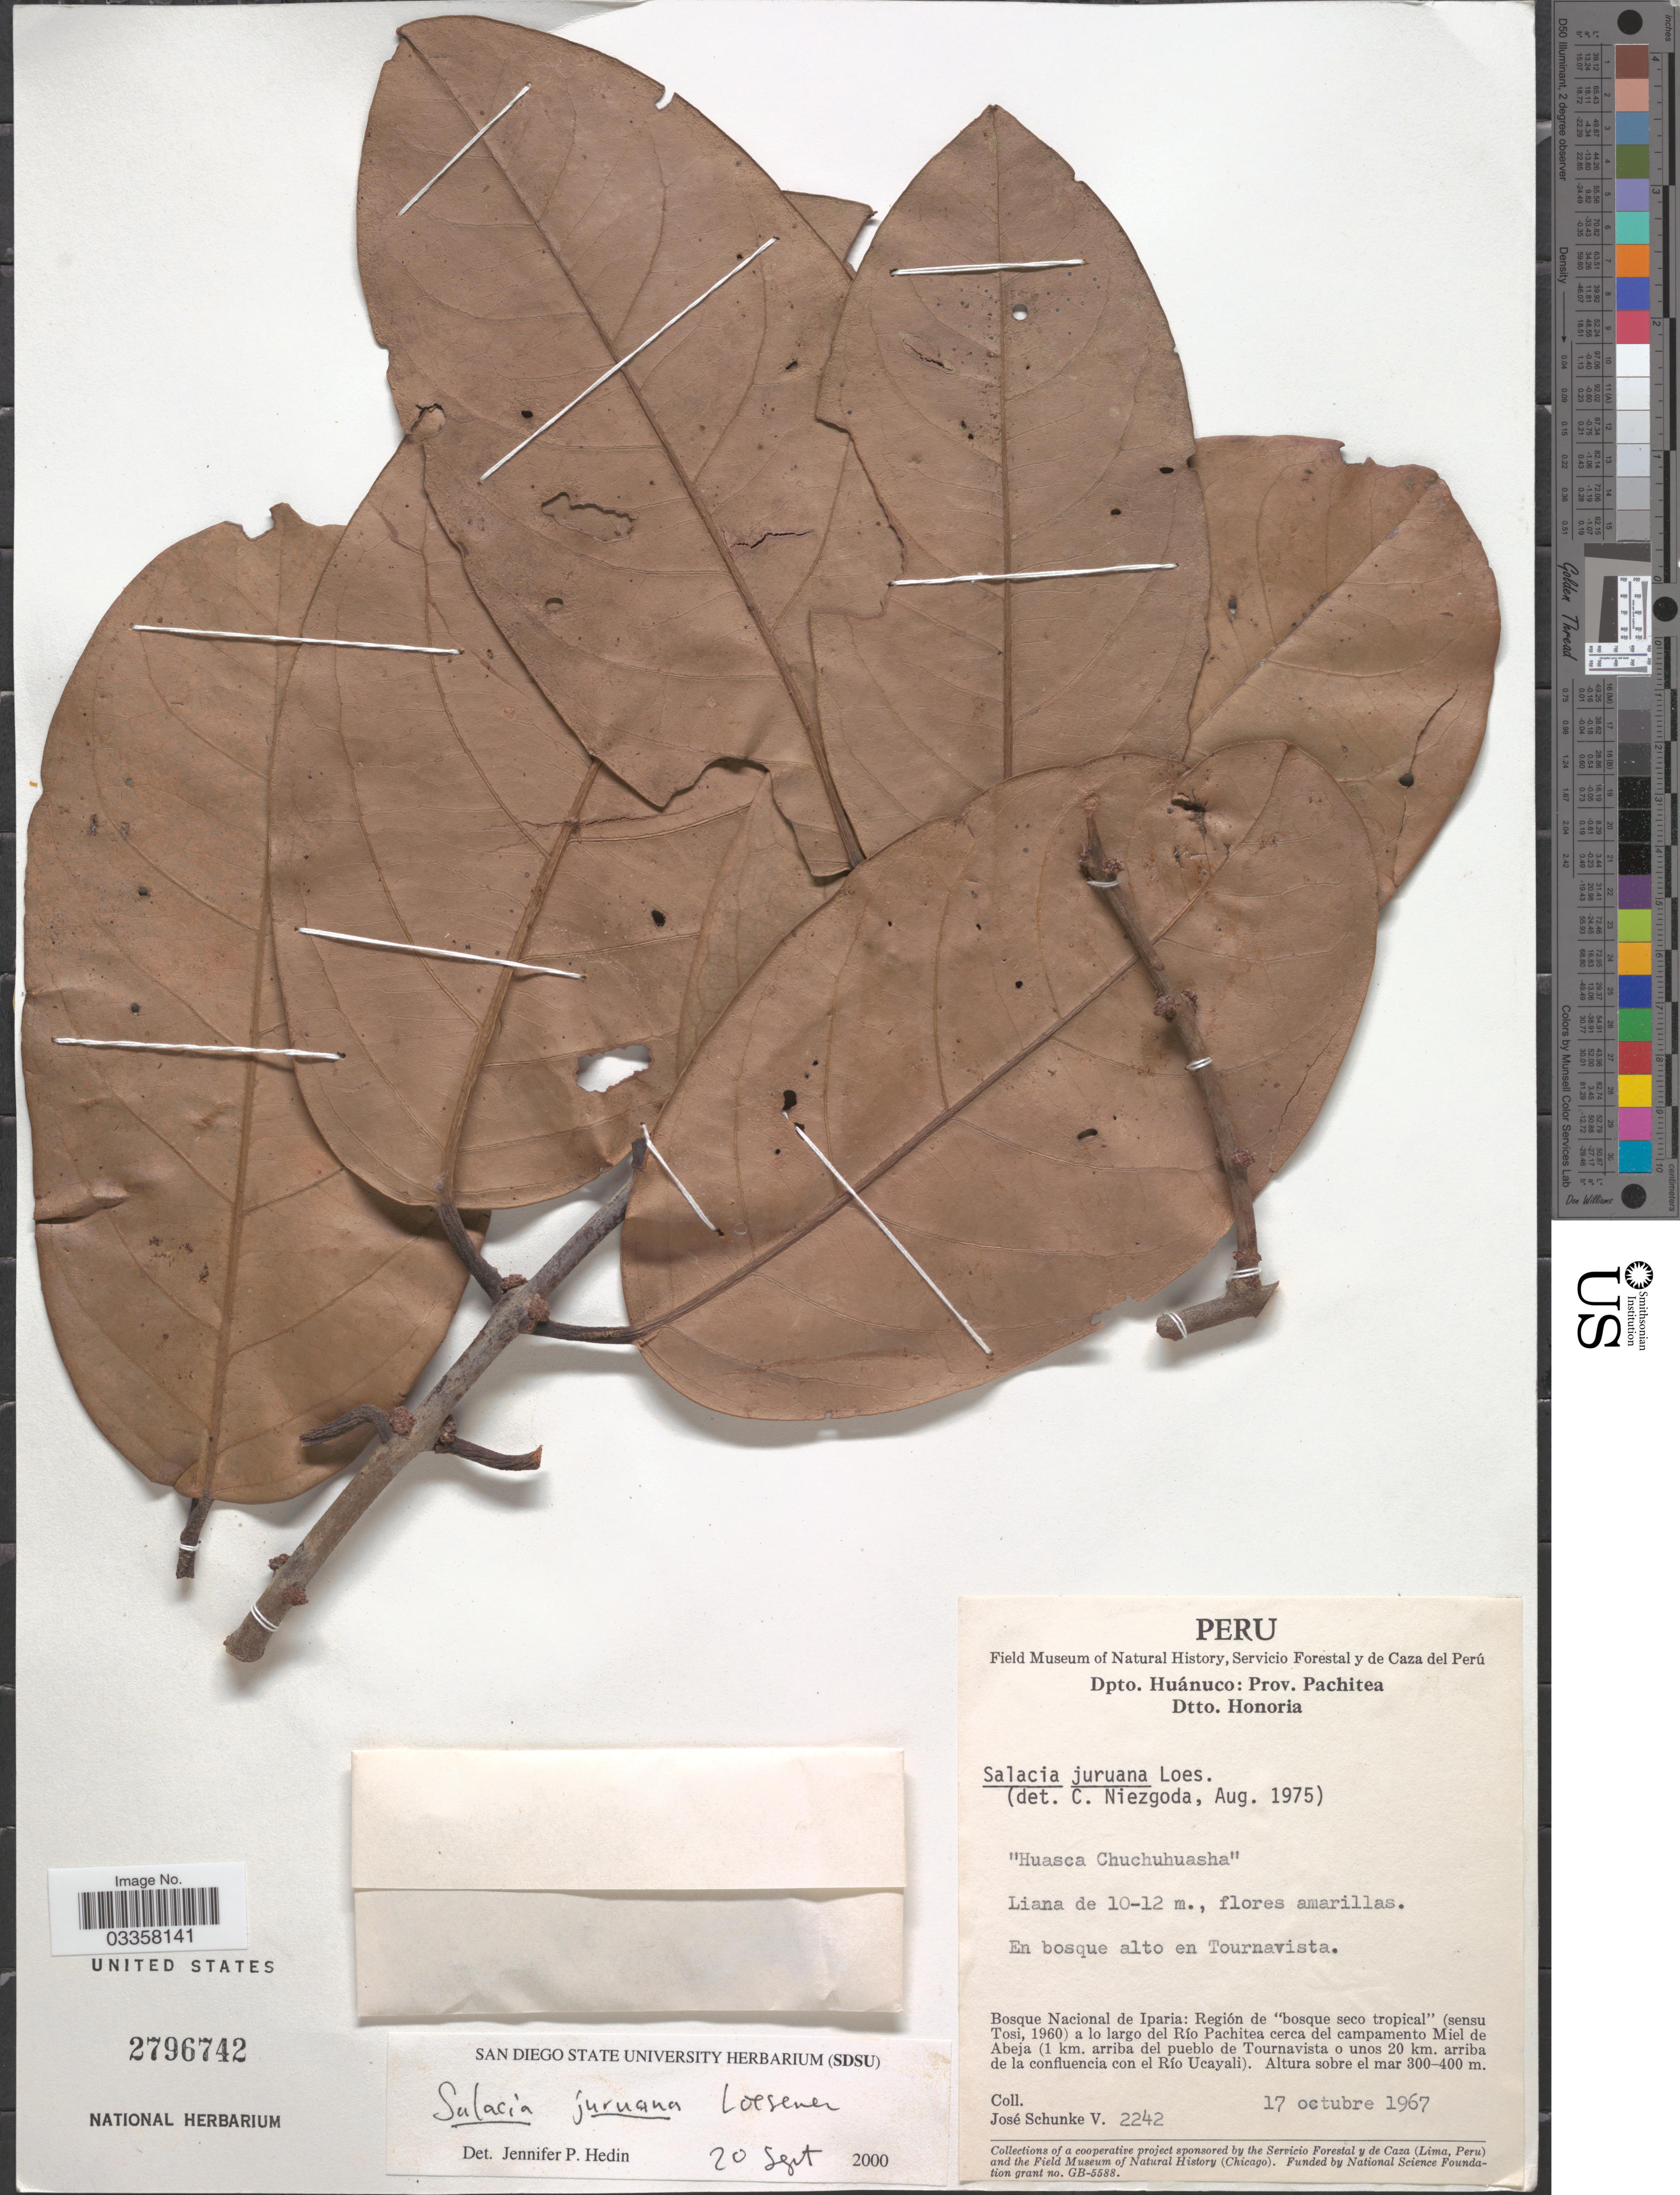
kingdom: Plantae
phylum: Tracheophyta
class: Magnoliopsida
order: Celastrales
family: Celastraceae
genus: Salacia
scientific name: Salacia juruana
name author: Loes.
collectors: J. Schunke Vigo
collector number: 2242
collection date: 1967-10-17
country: Peru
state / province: Huánuco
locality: Dpto. Huánuco: Prov. Pachitea, Dtto. Honoria, En bosque alto en Tournavista, Bosque Nacional de Iparia: Región de "bosque seco tropical" (sensu Tosi, 1960) a lo largo del Río Pachitea cerca del campamento Miel de Abeja (1 km. arriba del pueblo de Tournavista o unos 20 km. arriba de la confluencia con el Río Ucayali).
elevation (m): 300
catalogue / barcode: US 2796742